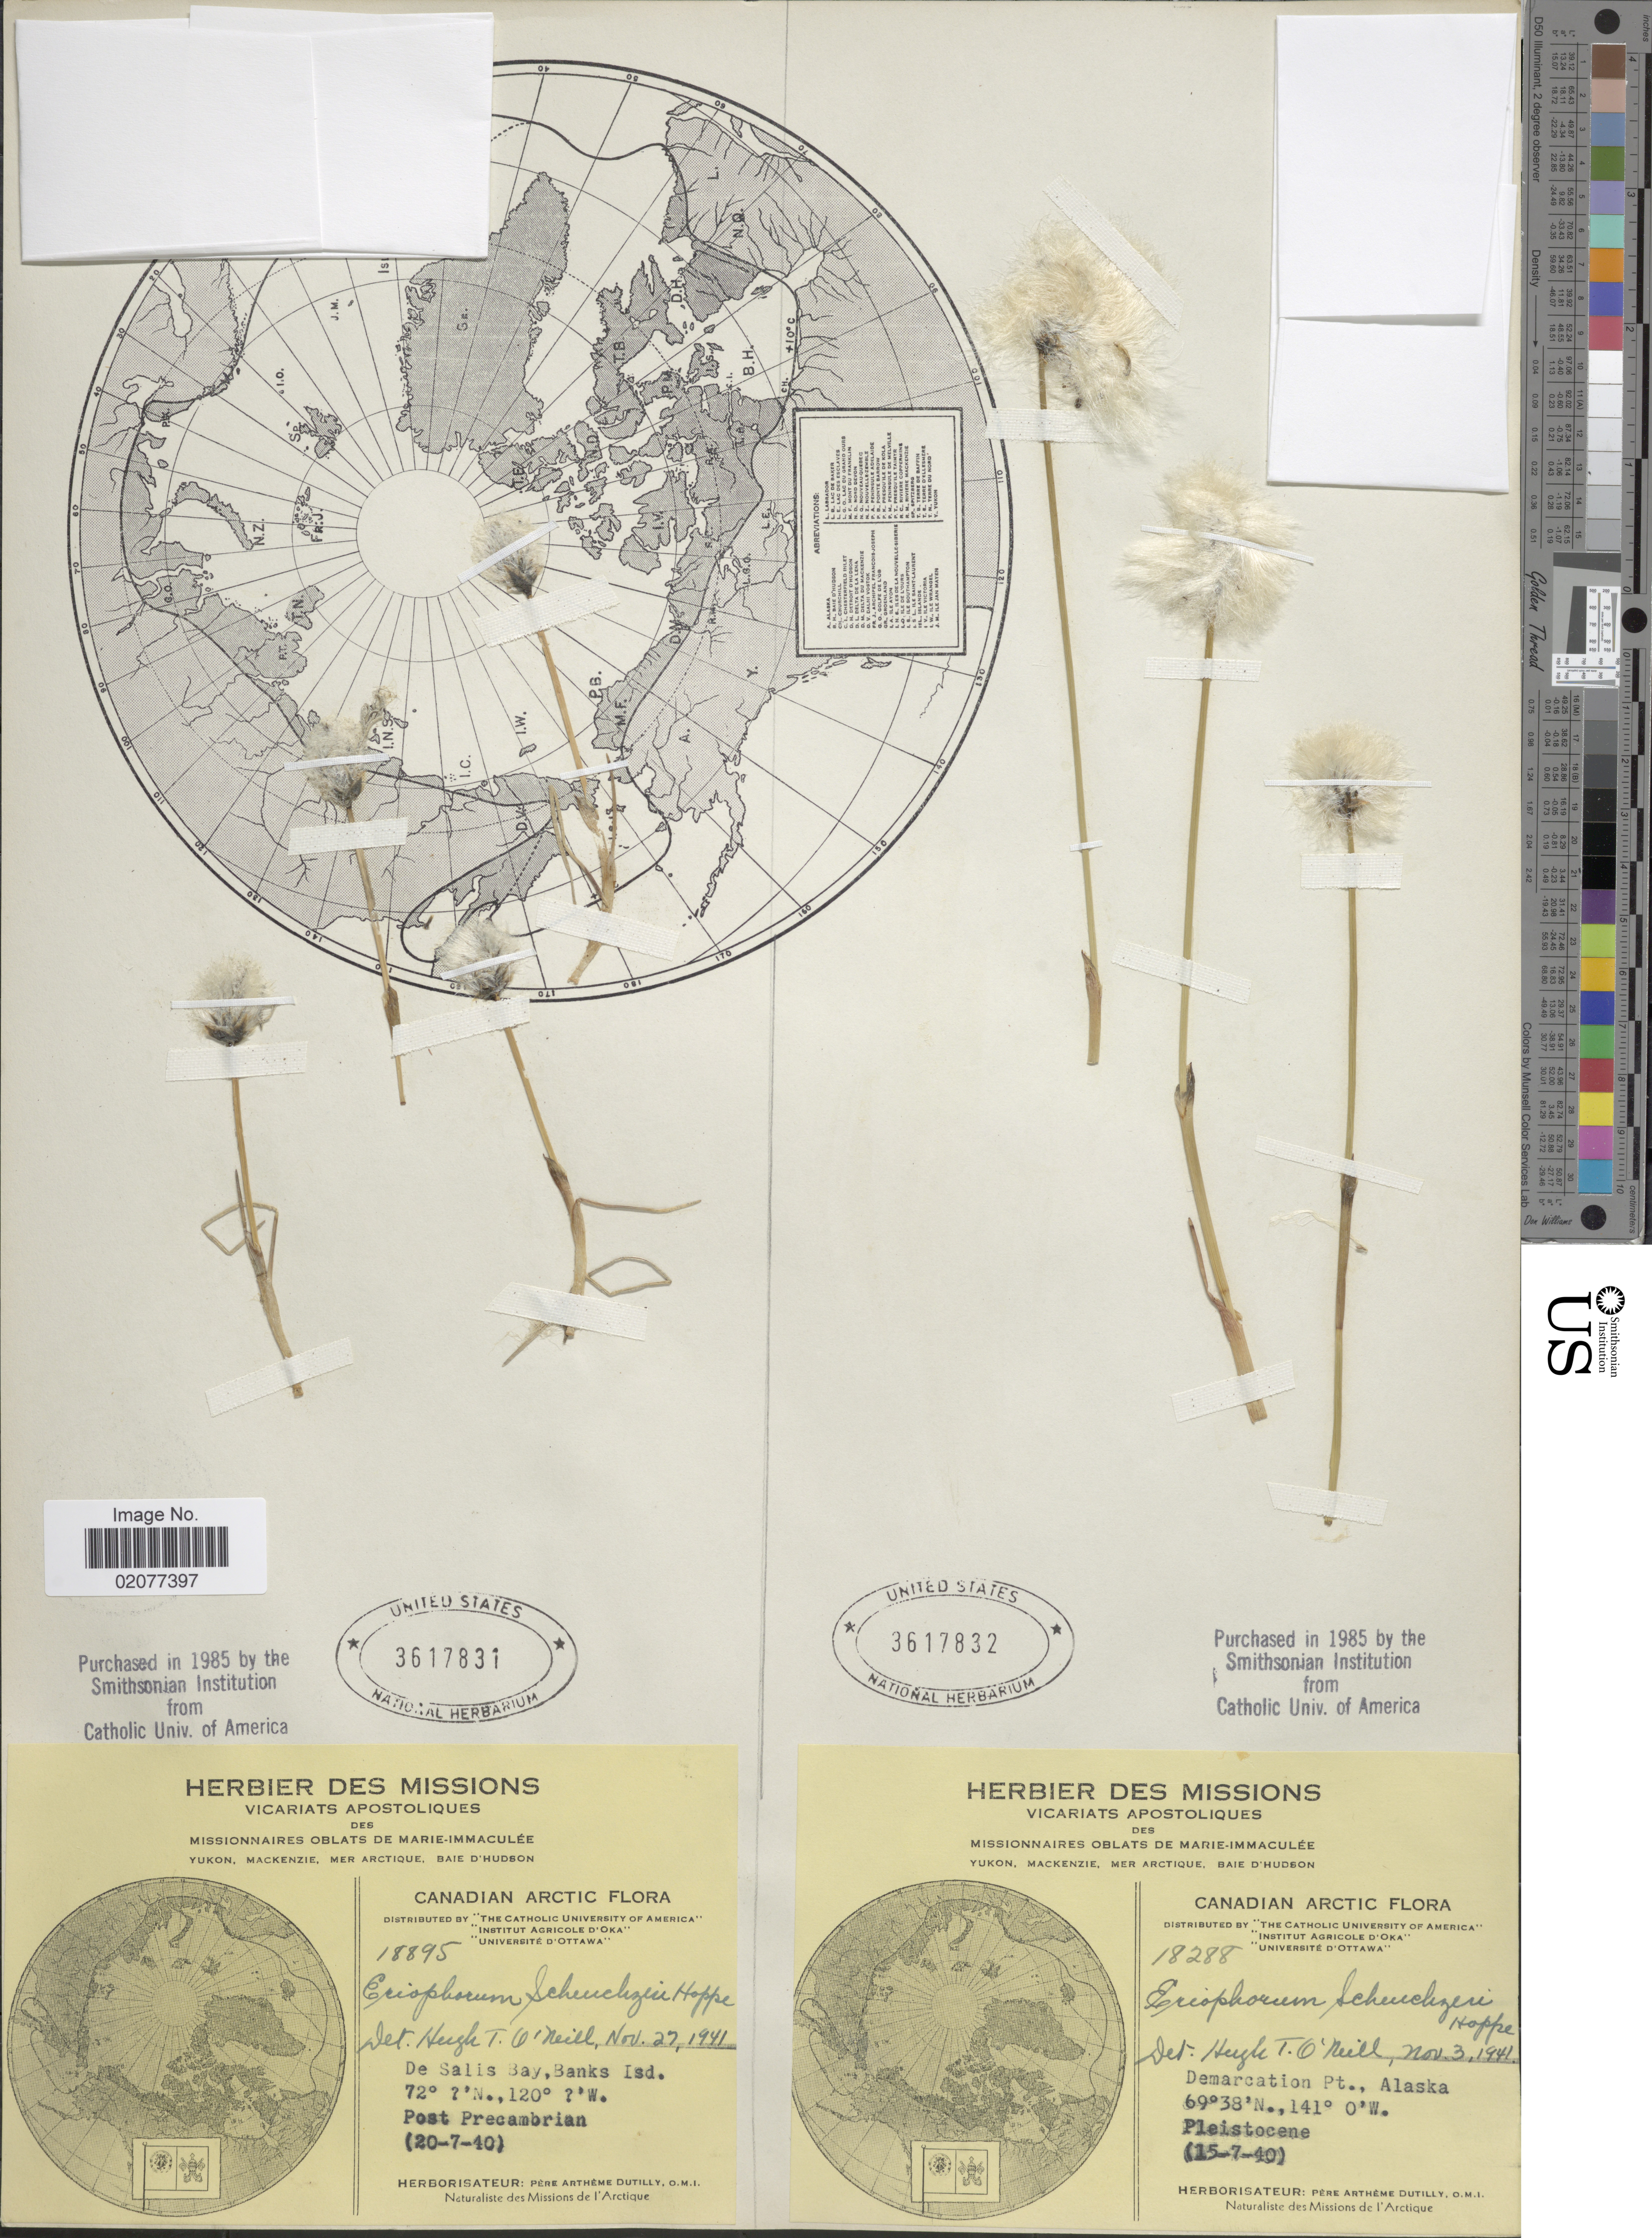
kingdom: Plantae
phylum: Tracheophyta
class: Liliopsida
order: Poales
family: Cyperaceae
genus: Eriophorum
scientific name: Eriophorum scheuchzeri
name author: Hoppe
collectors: A. Dutilly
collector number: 18895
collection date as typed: Transcribed d/m/y: 20/7/40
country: Canada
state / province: Northwest Territories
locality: Canadian Arctic. De Salis Bay, Banks Isd. Post Precambrian.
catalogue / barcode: US 3617831